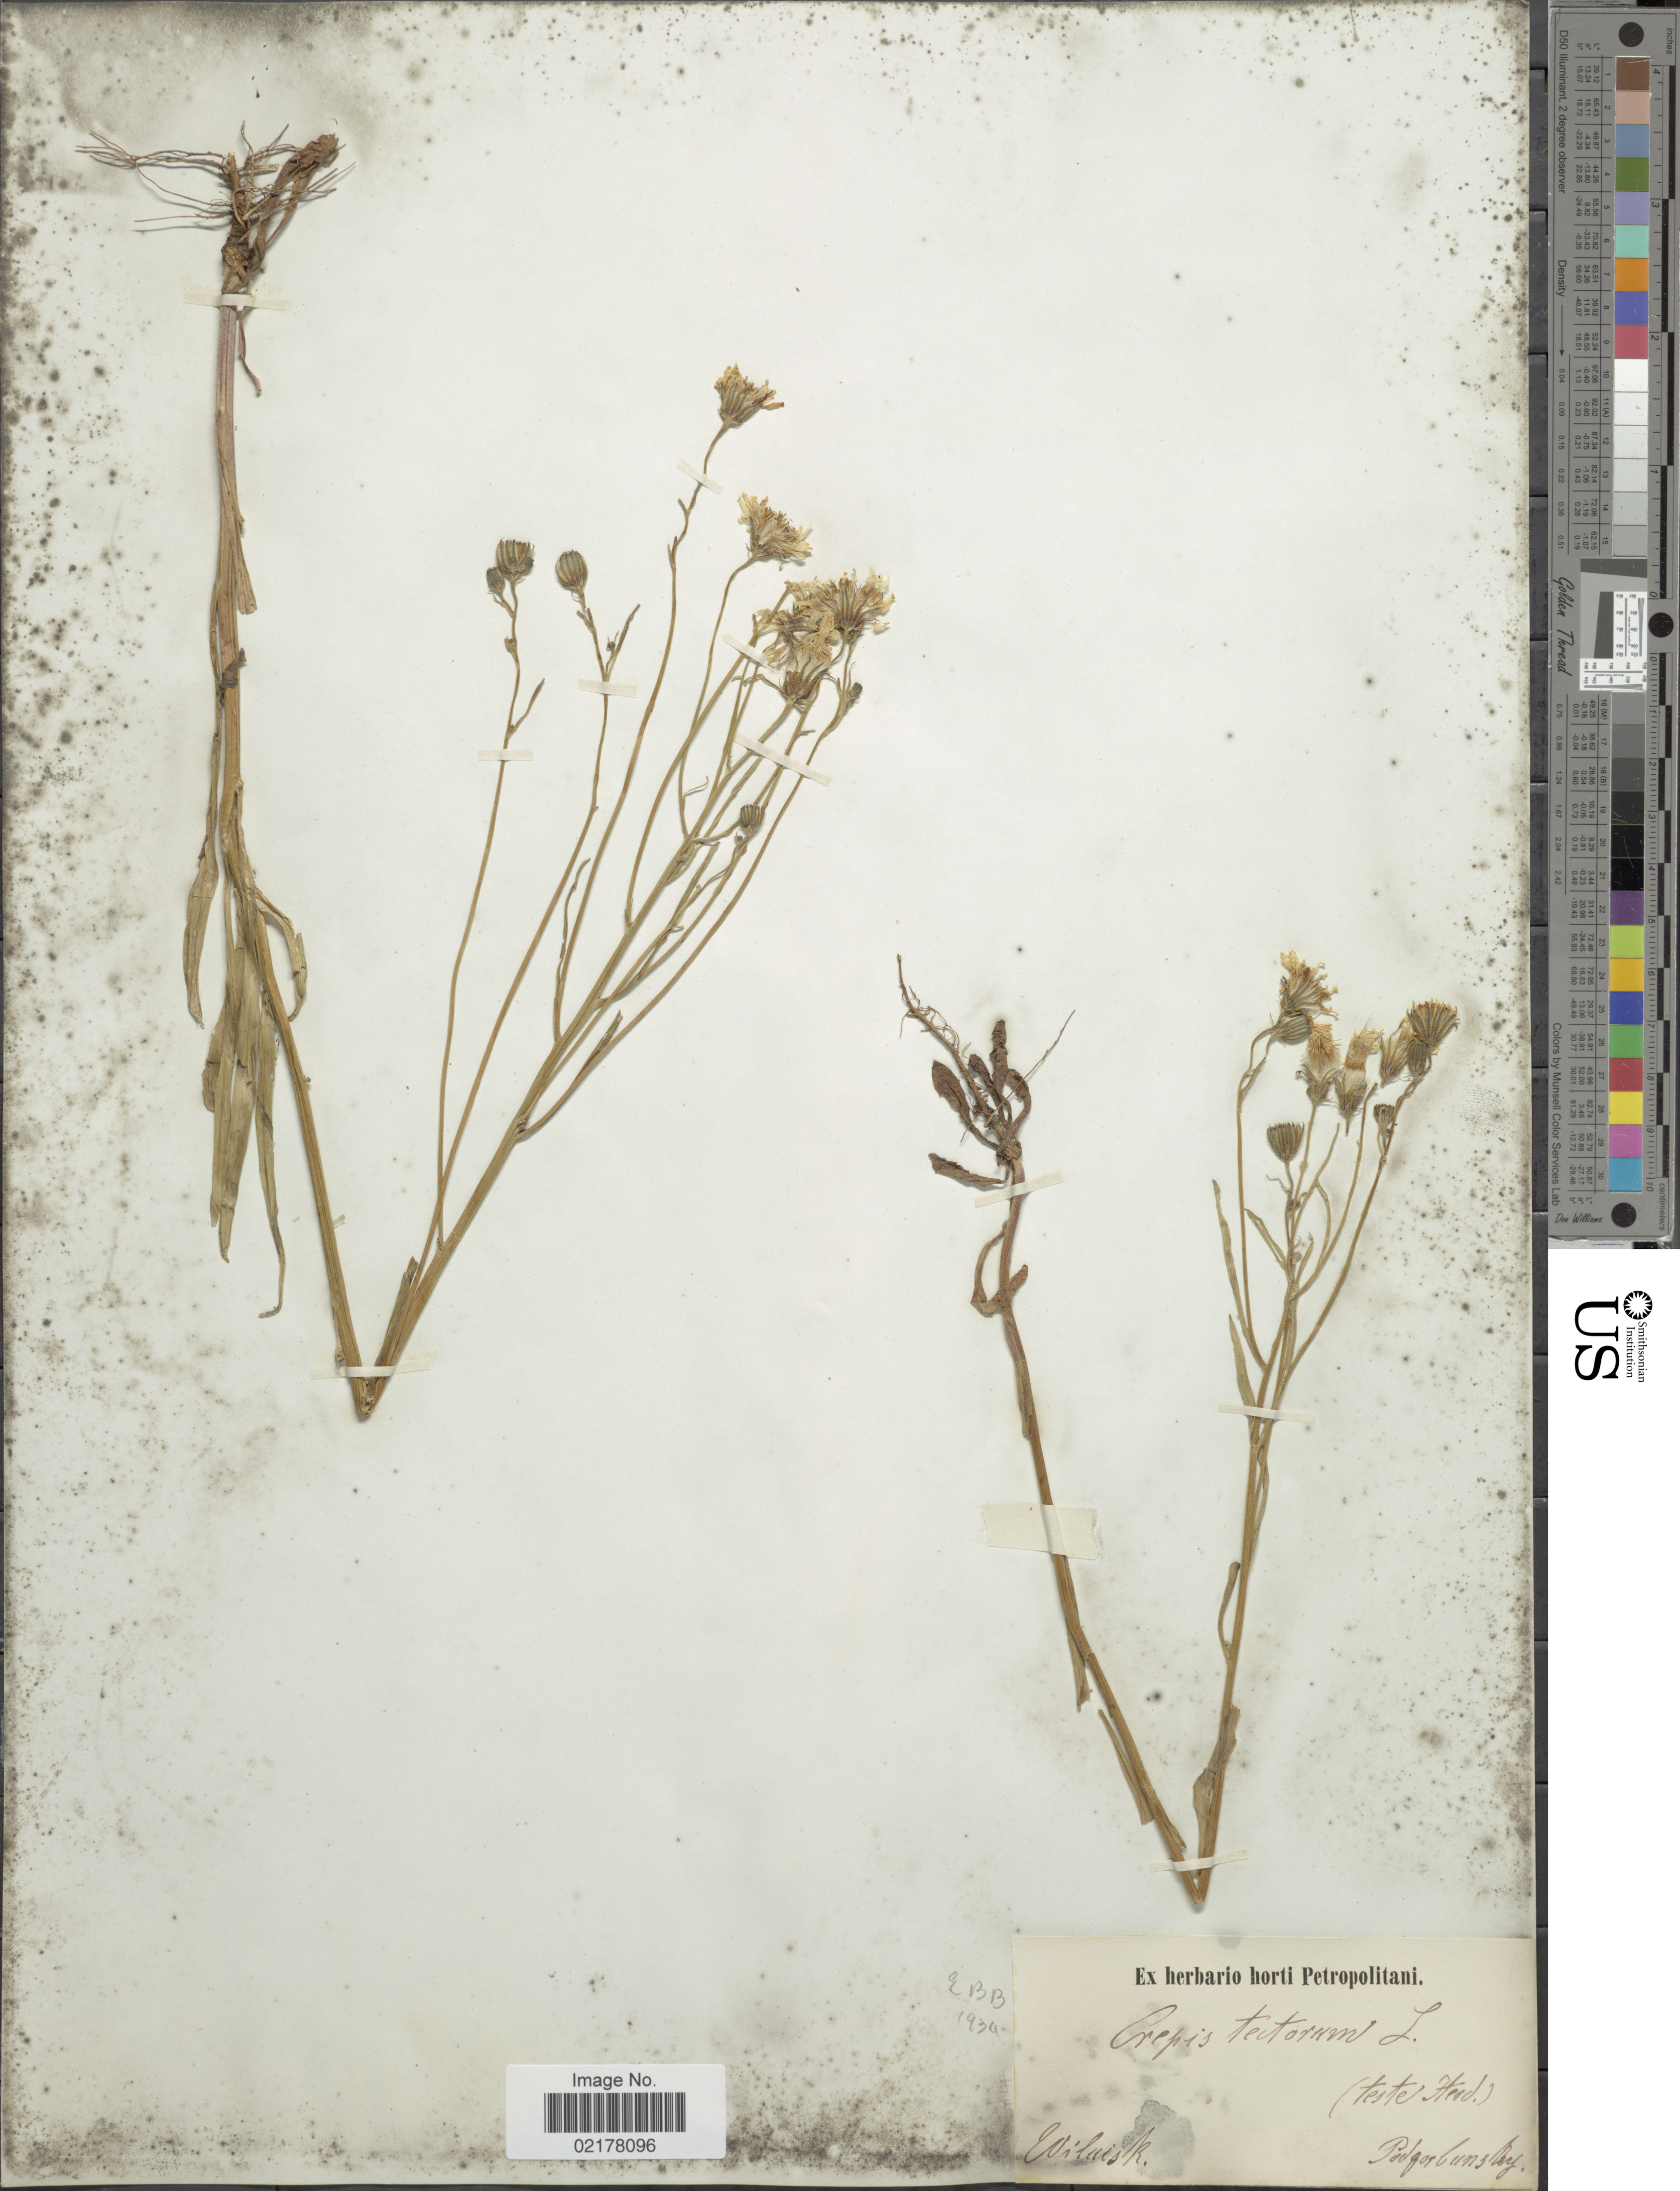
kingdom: Plantae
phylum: Tracheophyta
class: Magnoliopsida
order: Asterales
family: Asteraceae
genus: Crepis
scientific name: Crepis tectorum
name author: L.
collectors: Podgorbunskij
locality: Eviluisk